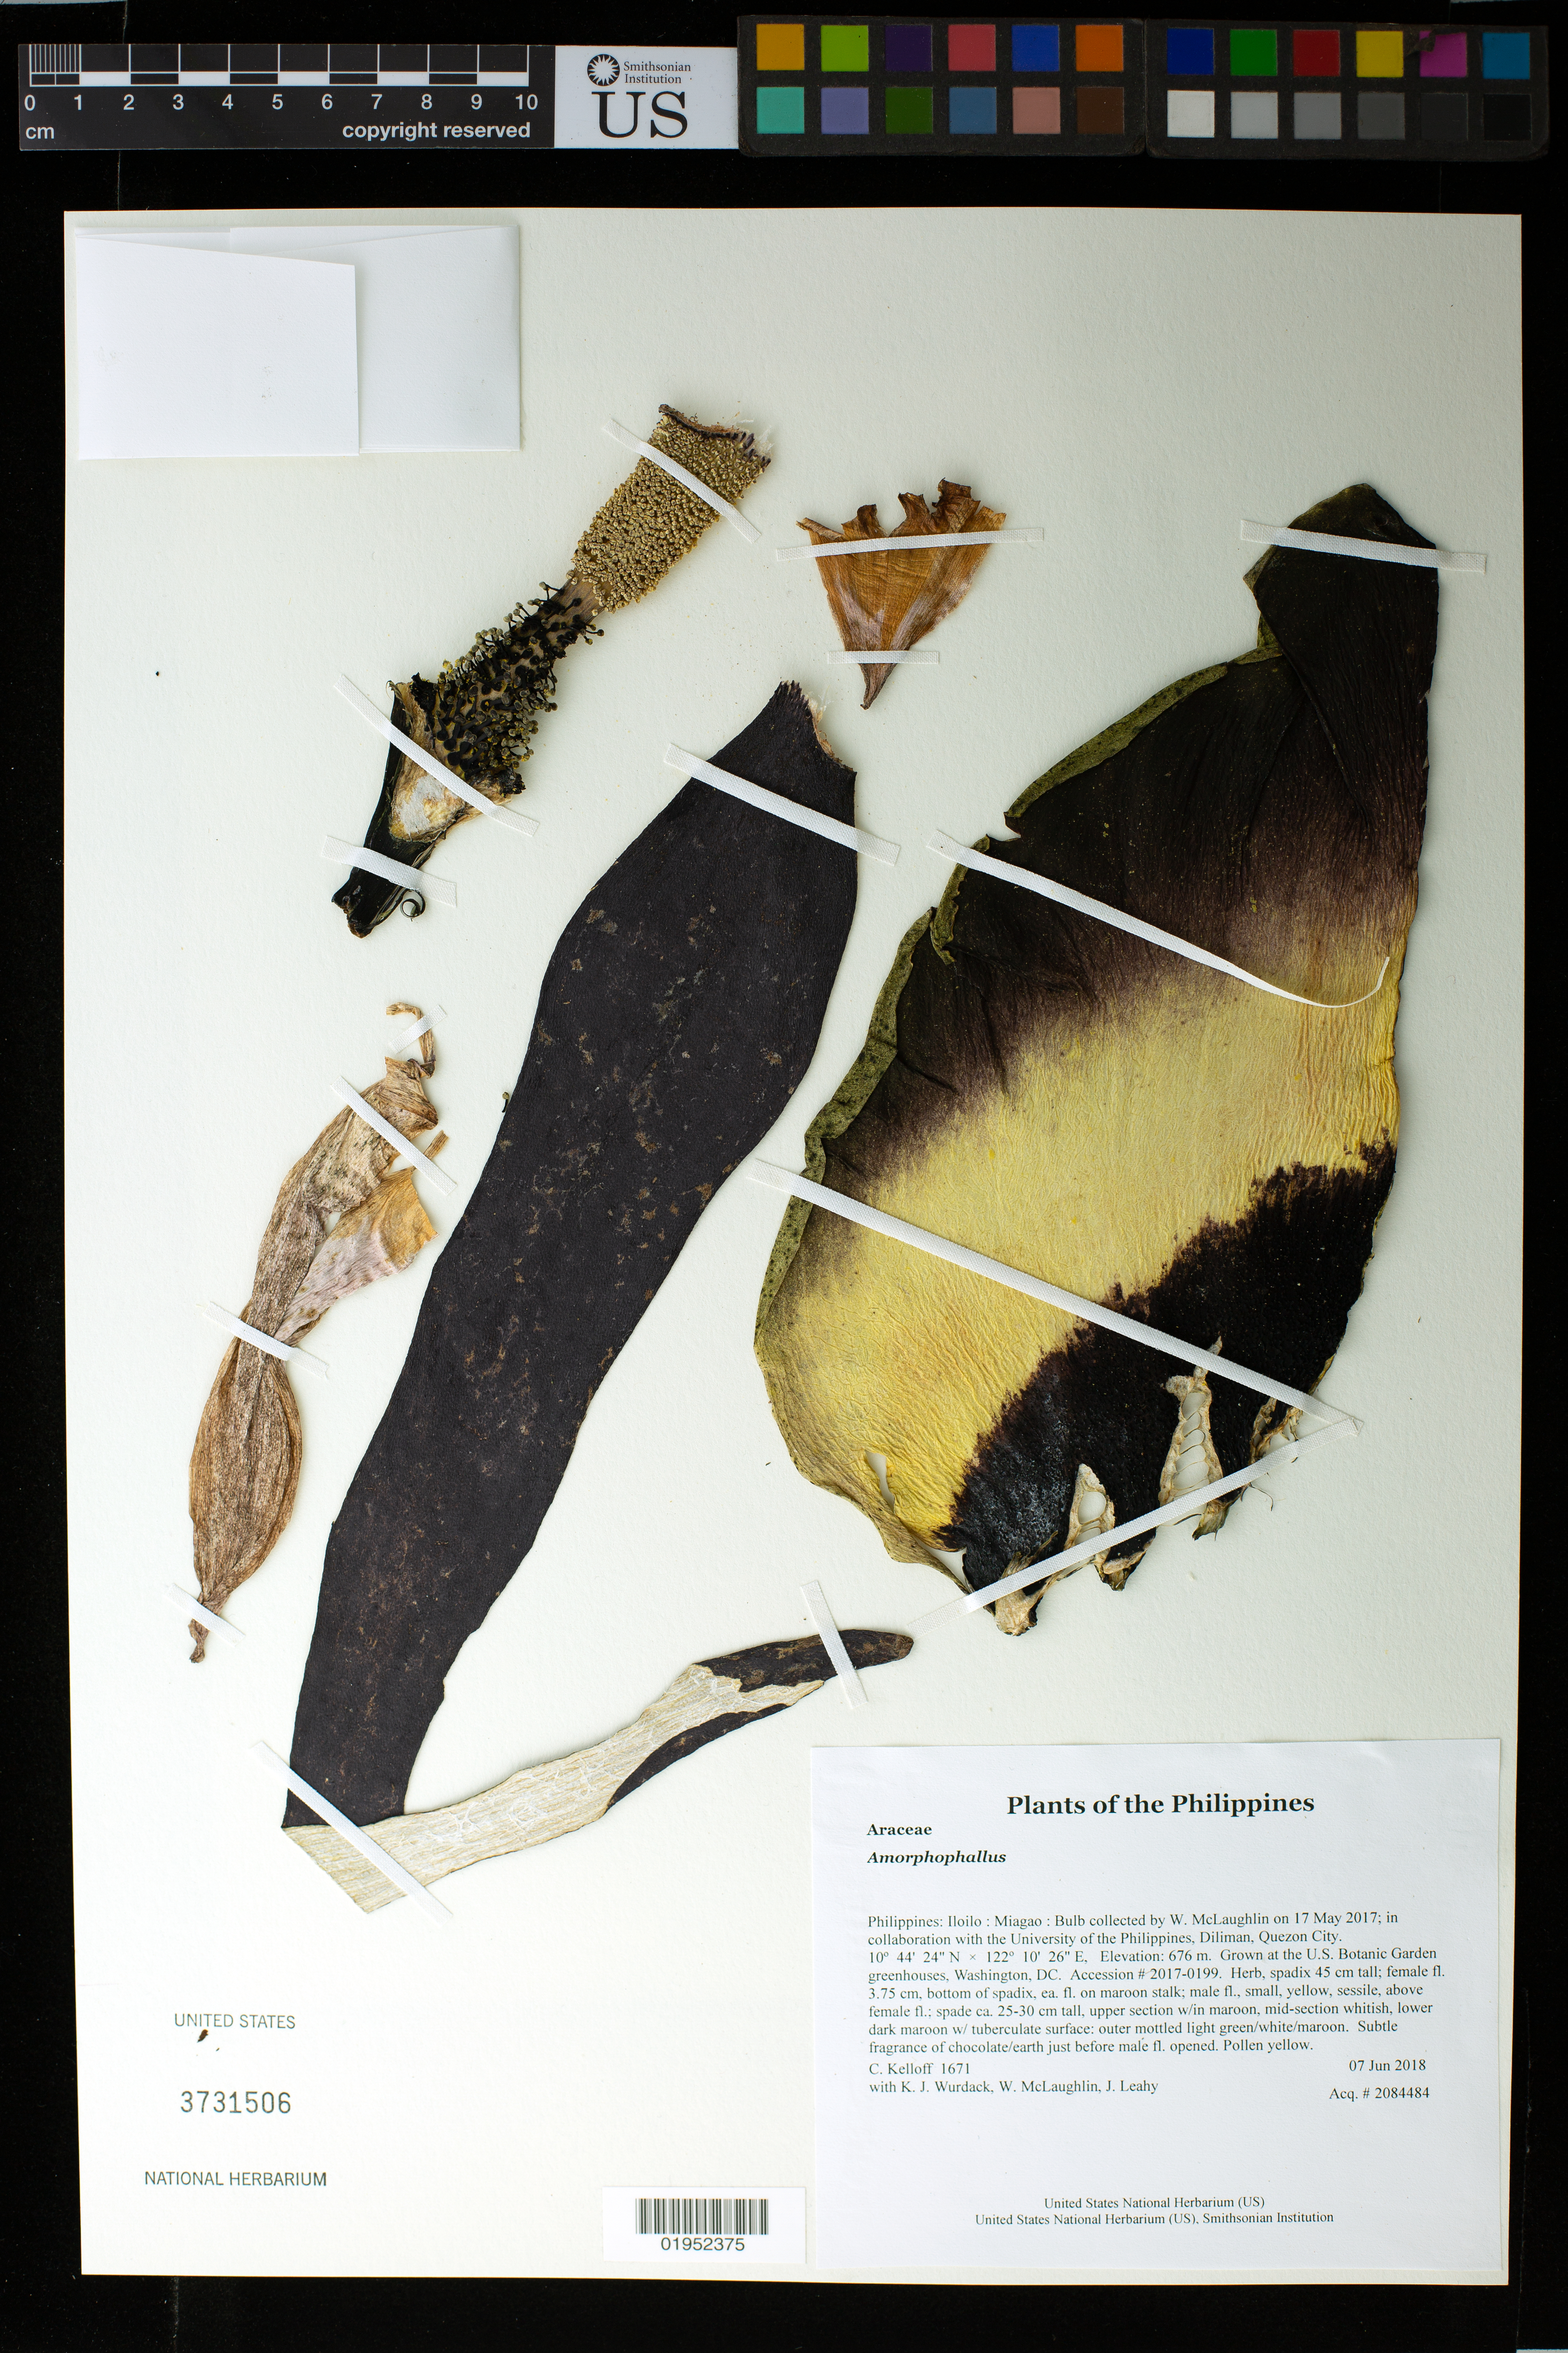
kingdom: Plantae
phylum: Tracheophyta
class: Liliopsida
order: Alismatales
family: Araceae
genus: Amorphophallus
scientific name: Amorphophallus sp.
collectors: C. L. Kelloff, K. Wurdack, W. McLaughlin & J. Leahy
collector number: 1671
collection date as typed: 7 Jun 2018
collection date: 2018-06-07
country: Philippines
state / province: Western Visayas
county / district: Iloilo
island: Panay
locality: Bulb collected by W. McLaughlin on 17 May 2017; in collaboration with the University of the Philippines, Diliman, Quezon City.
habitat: Grown at the U.S. Botanic Garden greenhouses, Washington, DC. Accession # 2017-0199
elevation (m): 676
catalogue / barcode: US 3731506